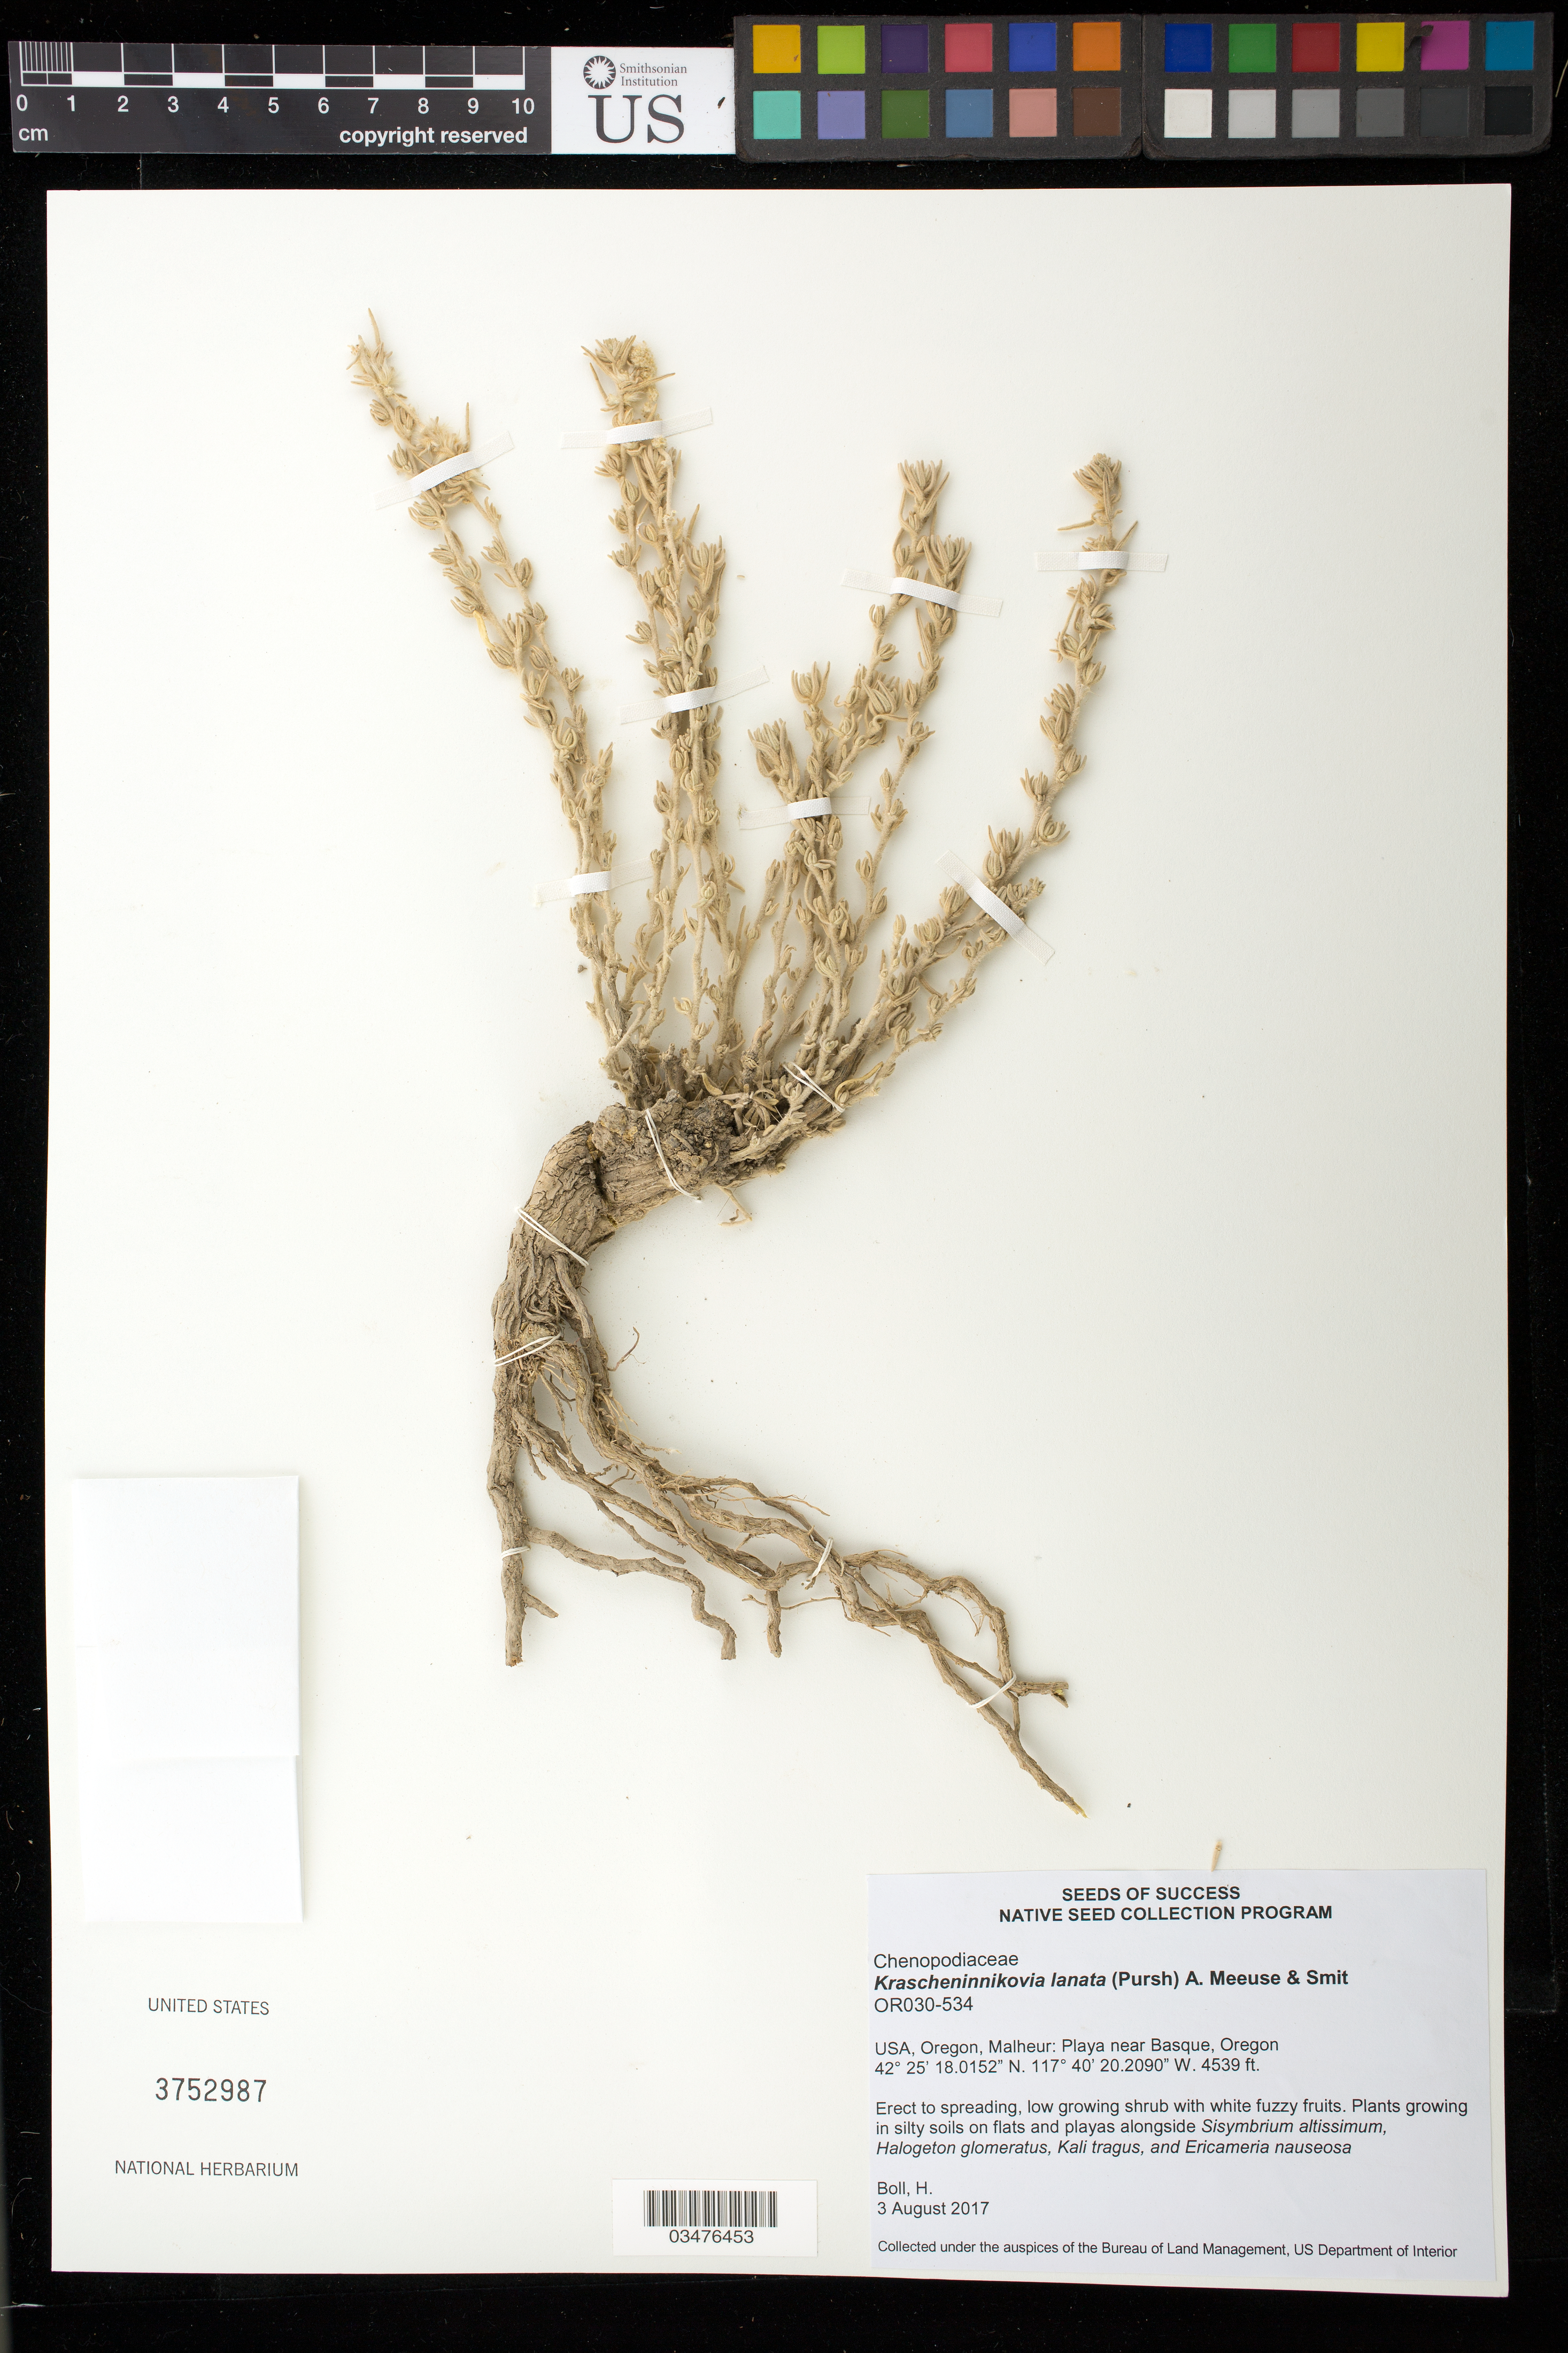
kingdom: Plantae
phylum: Tracheophyta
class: Magnoliopsida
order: Caryophyllales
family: Amaranthaceae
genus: Krascheninnikovia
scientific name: Krascheninnikovia lanata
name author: (Pursh) A. Meeuse & A.Smit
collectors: H. Boll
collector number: OR030-534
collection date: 2017-08-03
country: United States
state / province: Oregon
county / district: Malheur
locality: Playa near Basque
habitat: Small playa at the base of foothills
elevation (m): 1383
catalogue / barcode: US 3752987